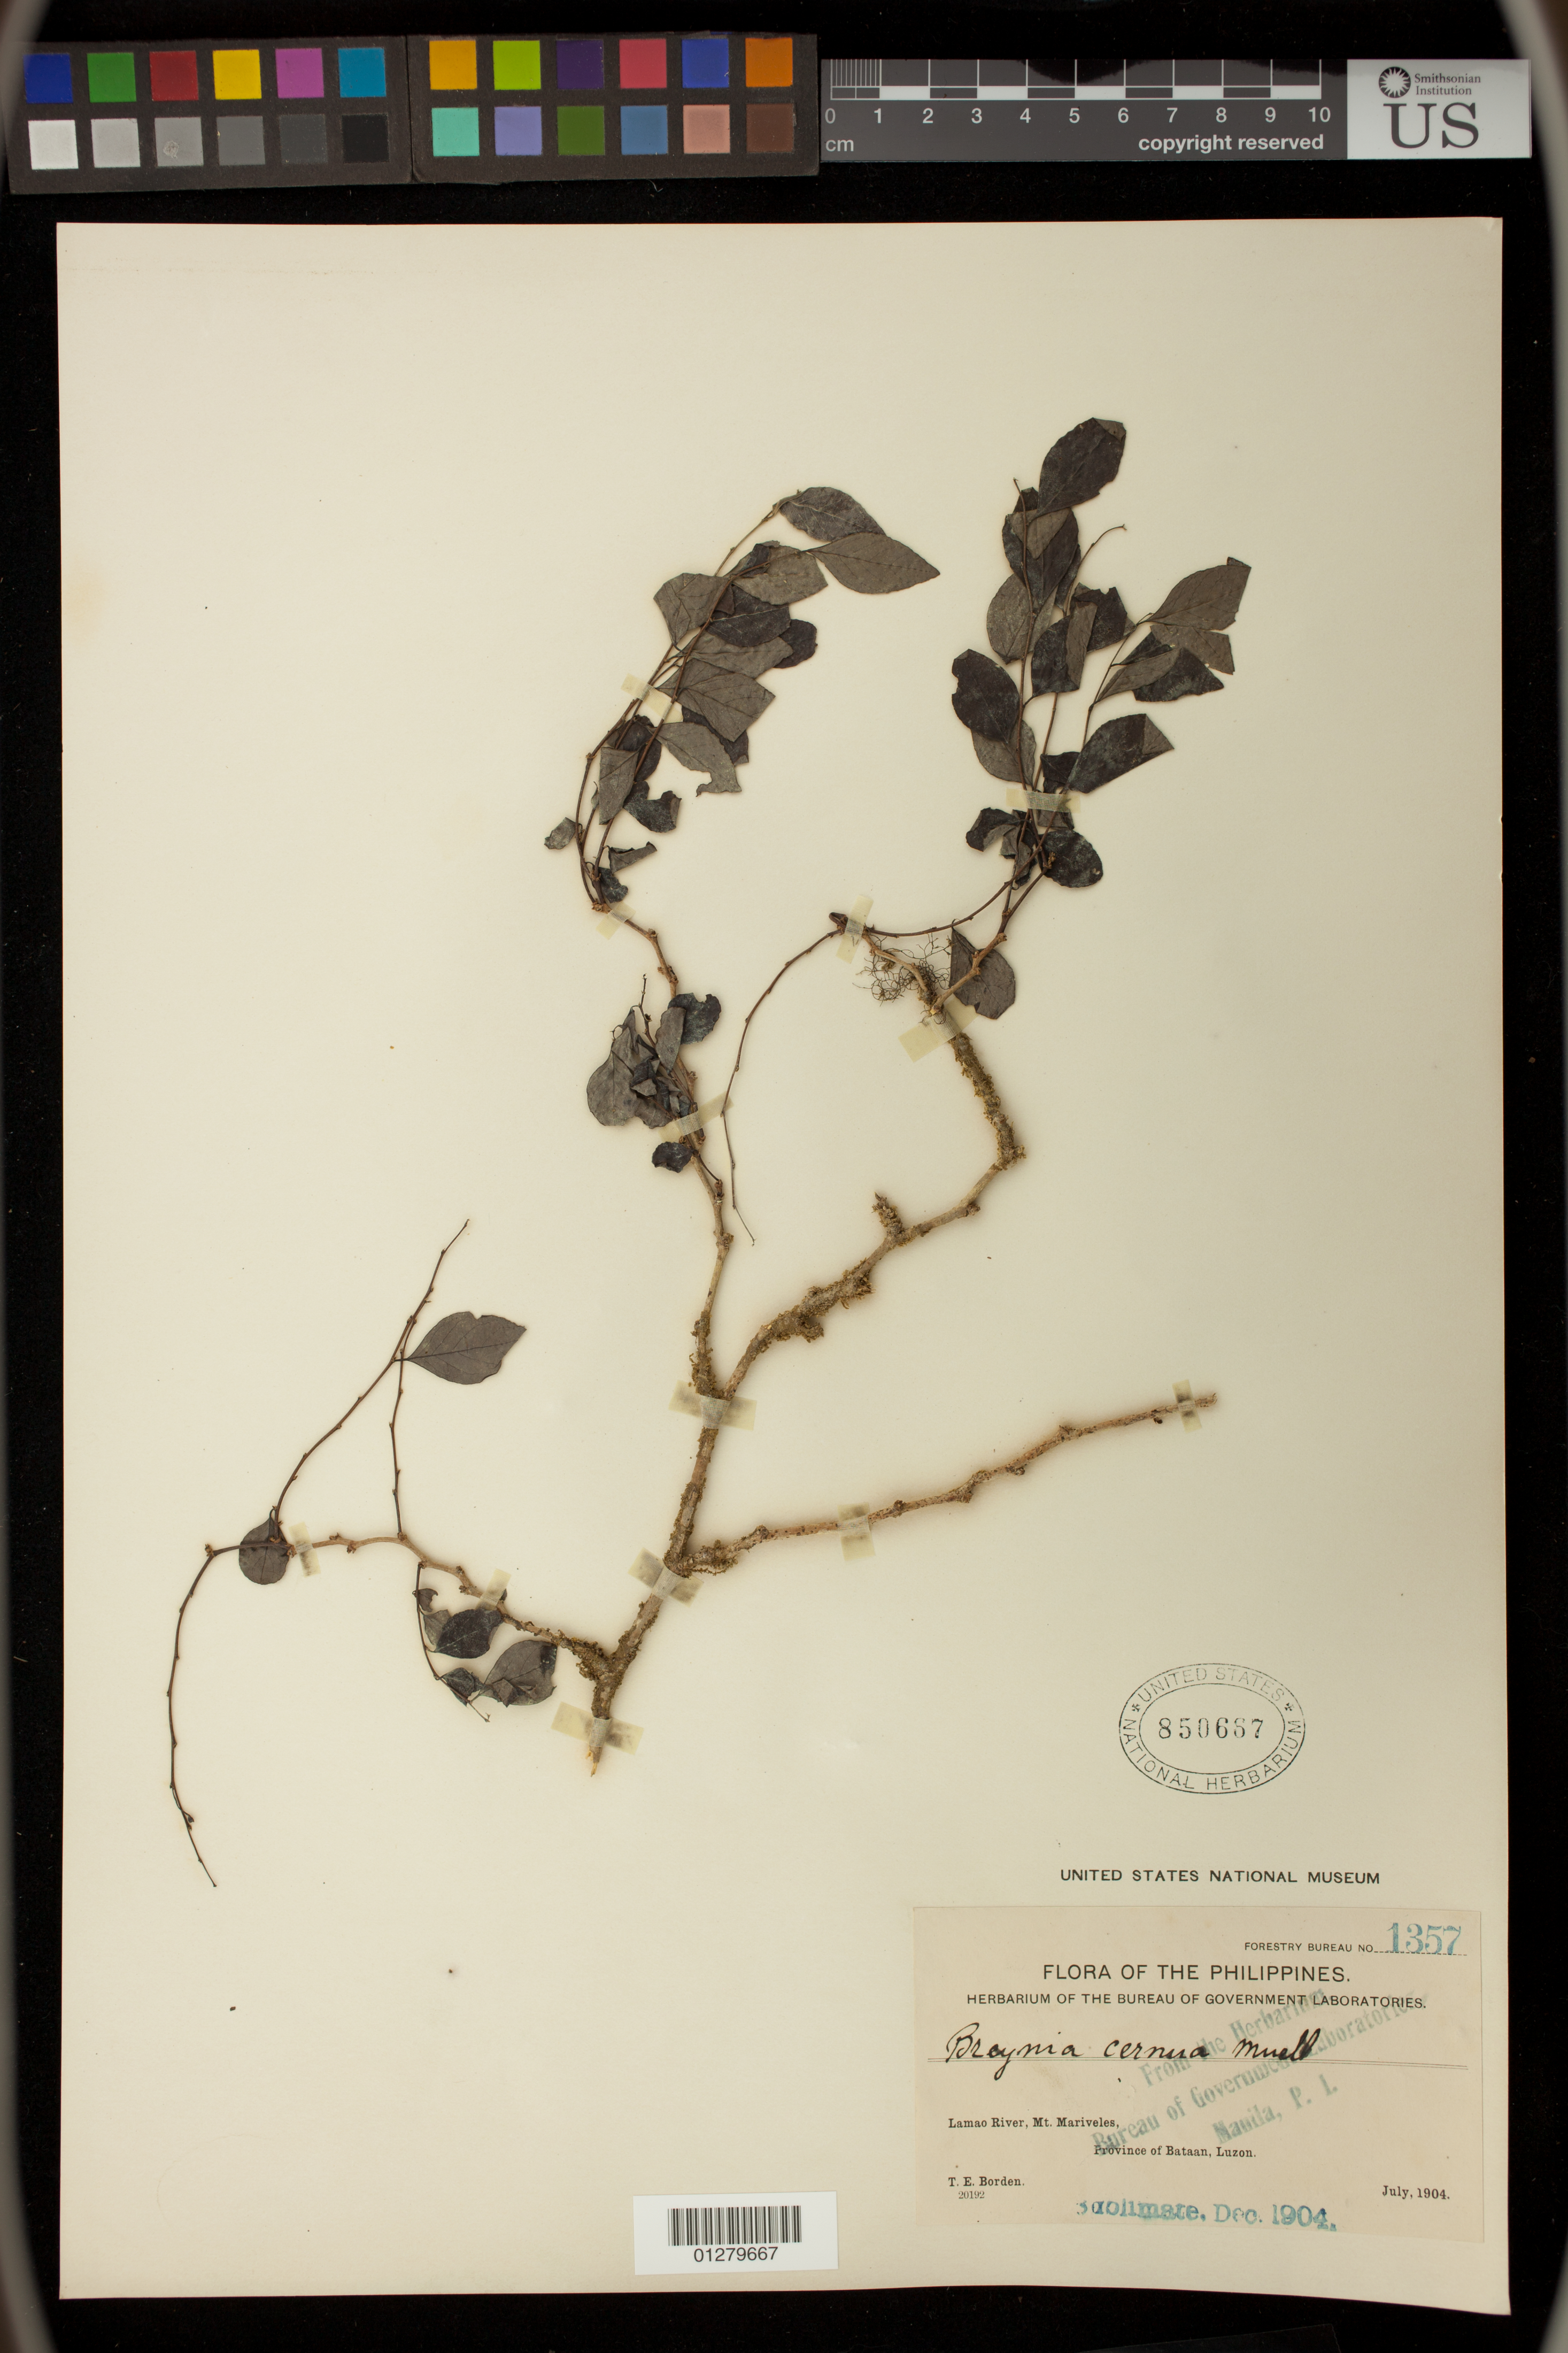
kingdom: Plantae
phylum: Tracheophyta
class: Magnoliopsida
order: Malpighiales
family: Phyllanthaceae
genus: Breynia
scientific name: Breynia cernua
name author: (Poir.) Müll. Arg.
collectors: T. E. Borden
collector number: For. Bur. 1357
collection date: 1904-07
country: Philippines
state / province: Central Luzon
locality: Lamao River, Mt. Mariveles, Province of Bataan, Luzon.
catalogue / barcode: US 850667